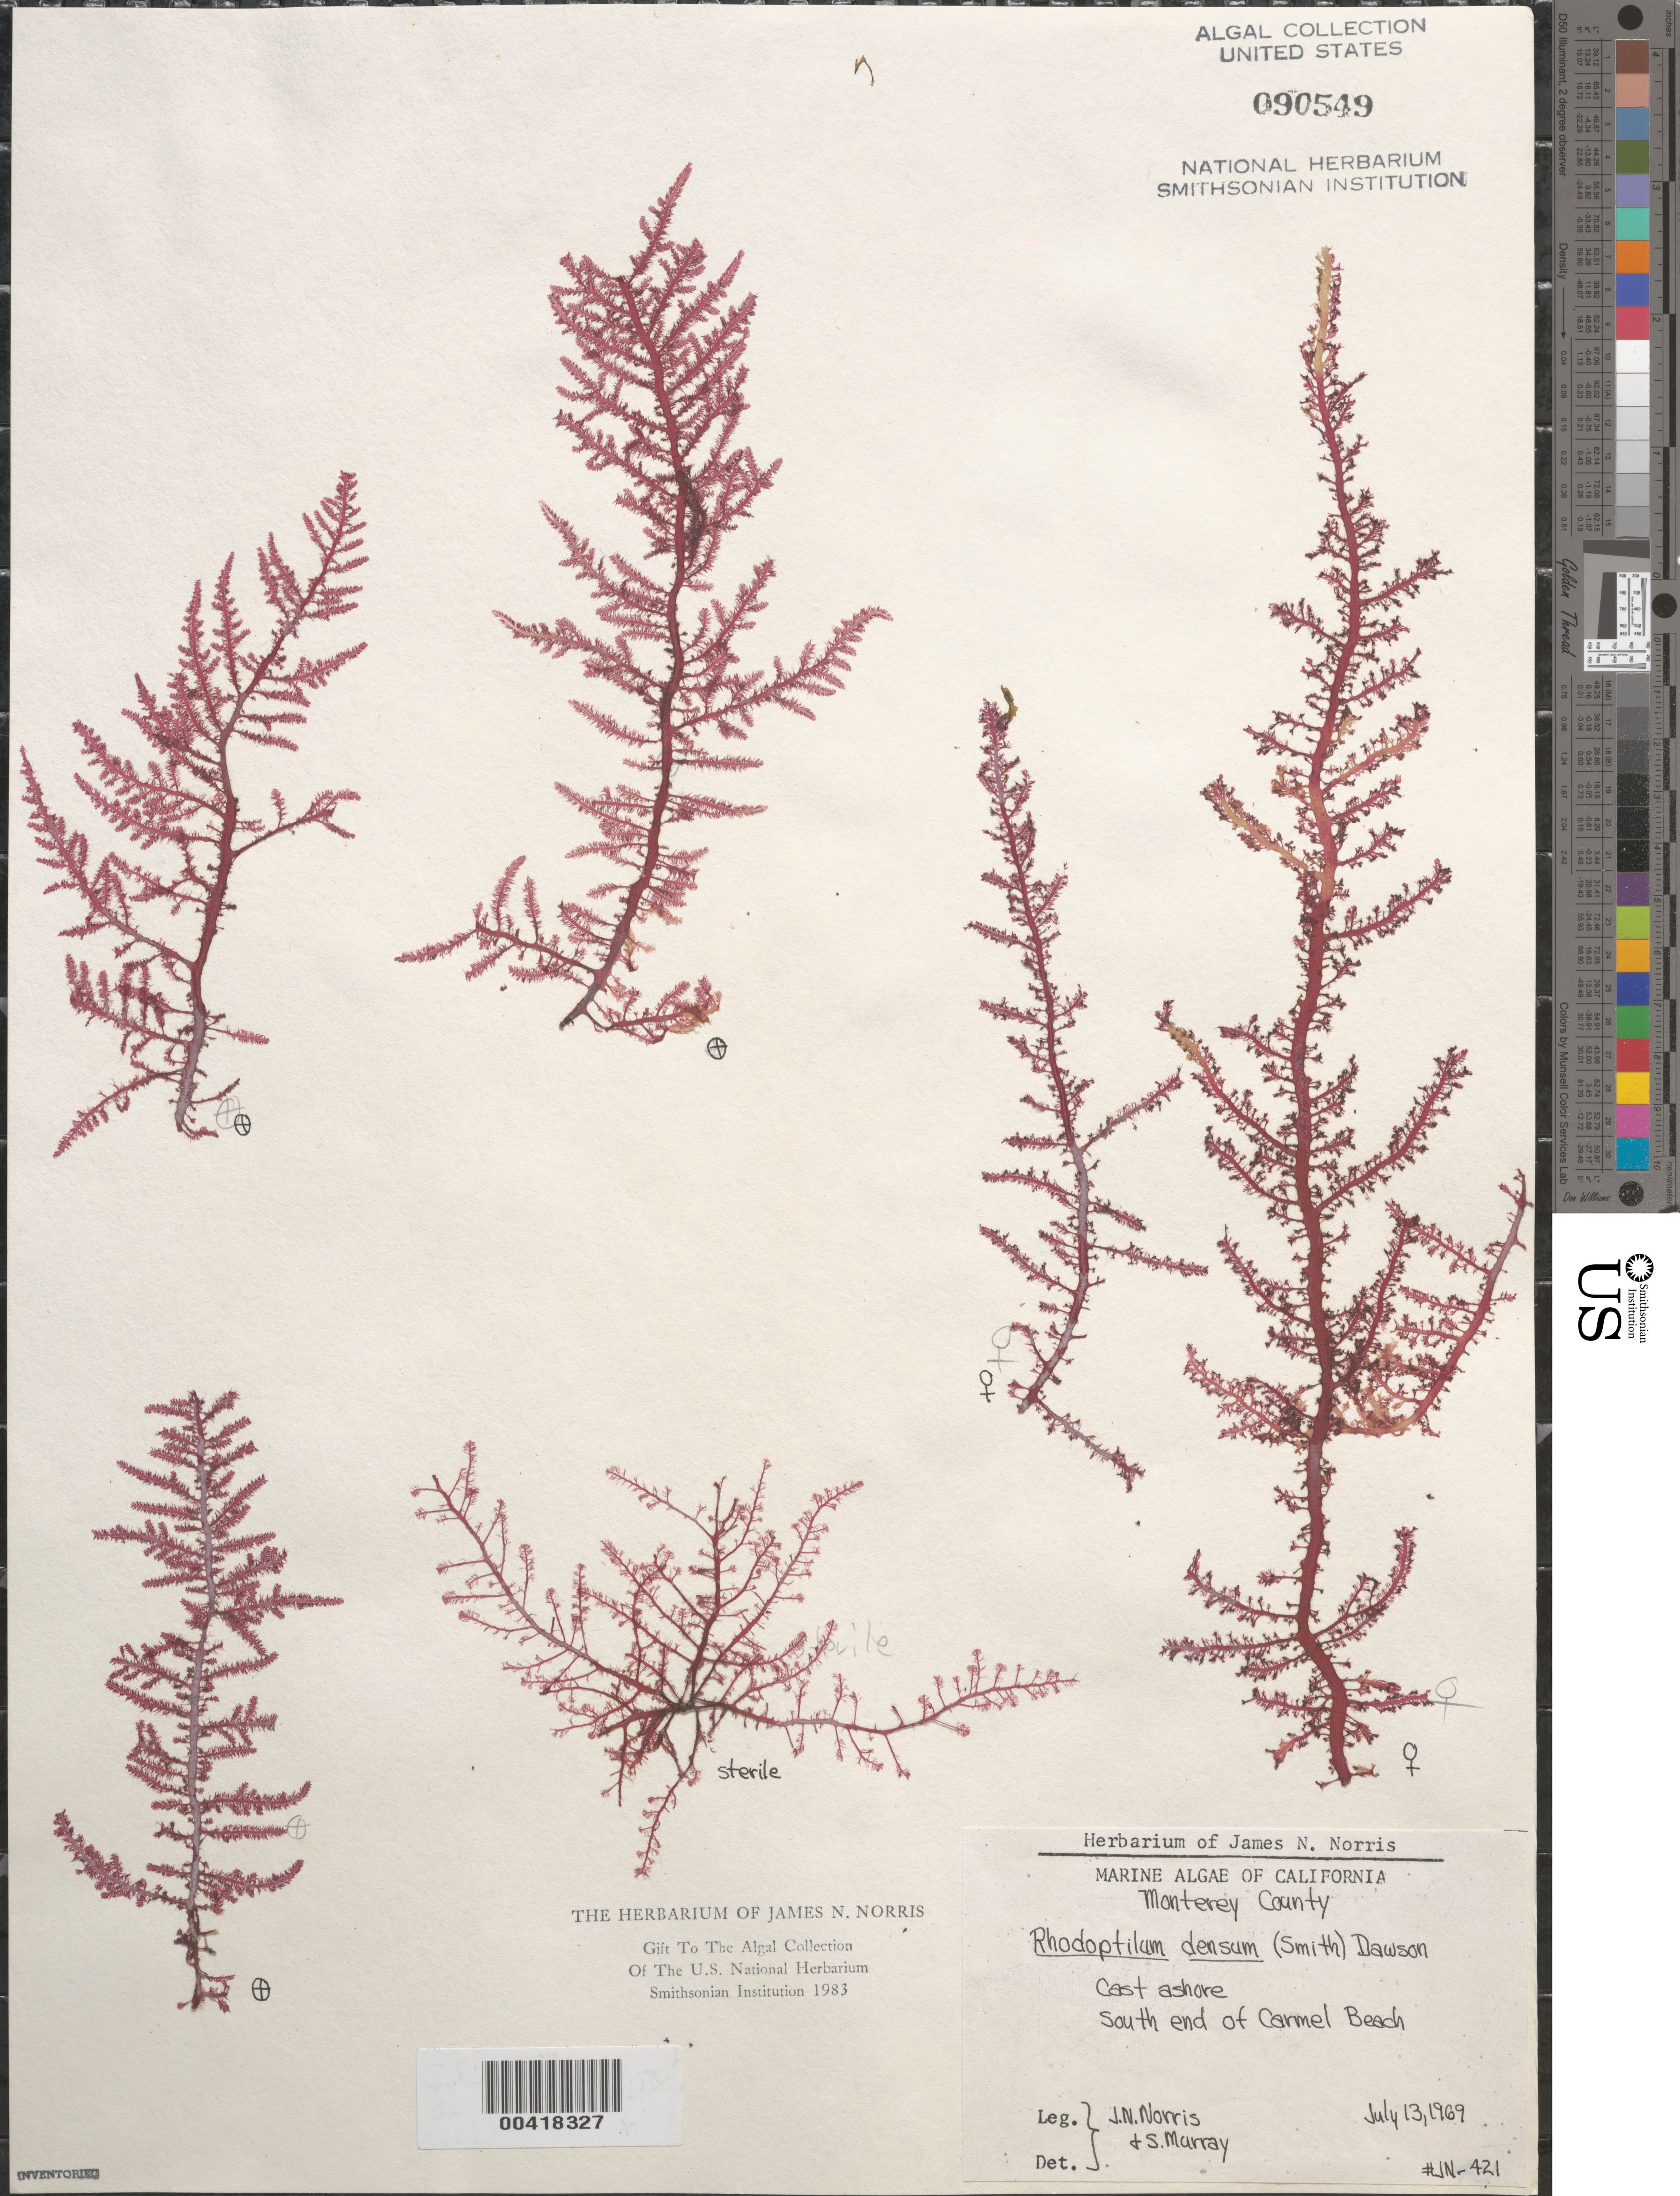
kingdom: Plantae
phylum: Rhodophyta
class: Florideophyceae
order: Ceramiales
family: Dasyaceae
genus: Rhodoptilum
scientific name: Rhodoptilum plumosum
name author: (Harv. & Bail.) Kylin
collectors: J. N. Norris & S. N. Murray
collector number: JN-421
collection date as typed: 13 Jul 1969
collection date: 1969-07-13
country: United States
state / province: California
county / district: Monterey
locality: Carmel Beach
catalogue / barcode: US 90549